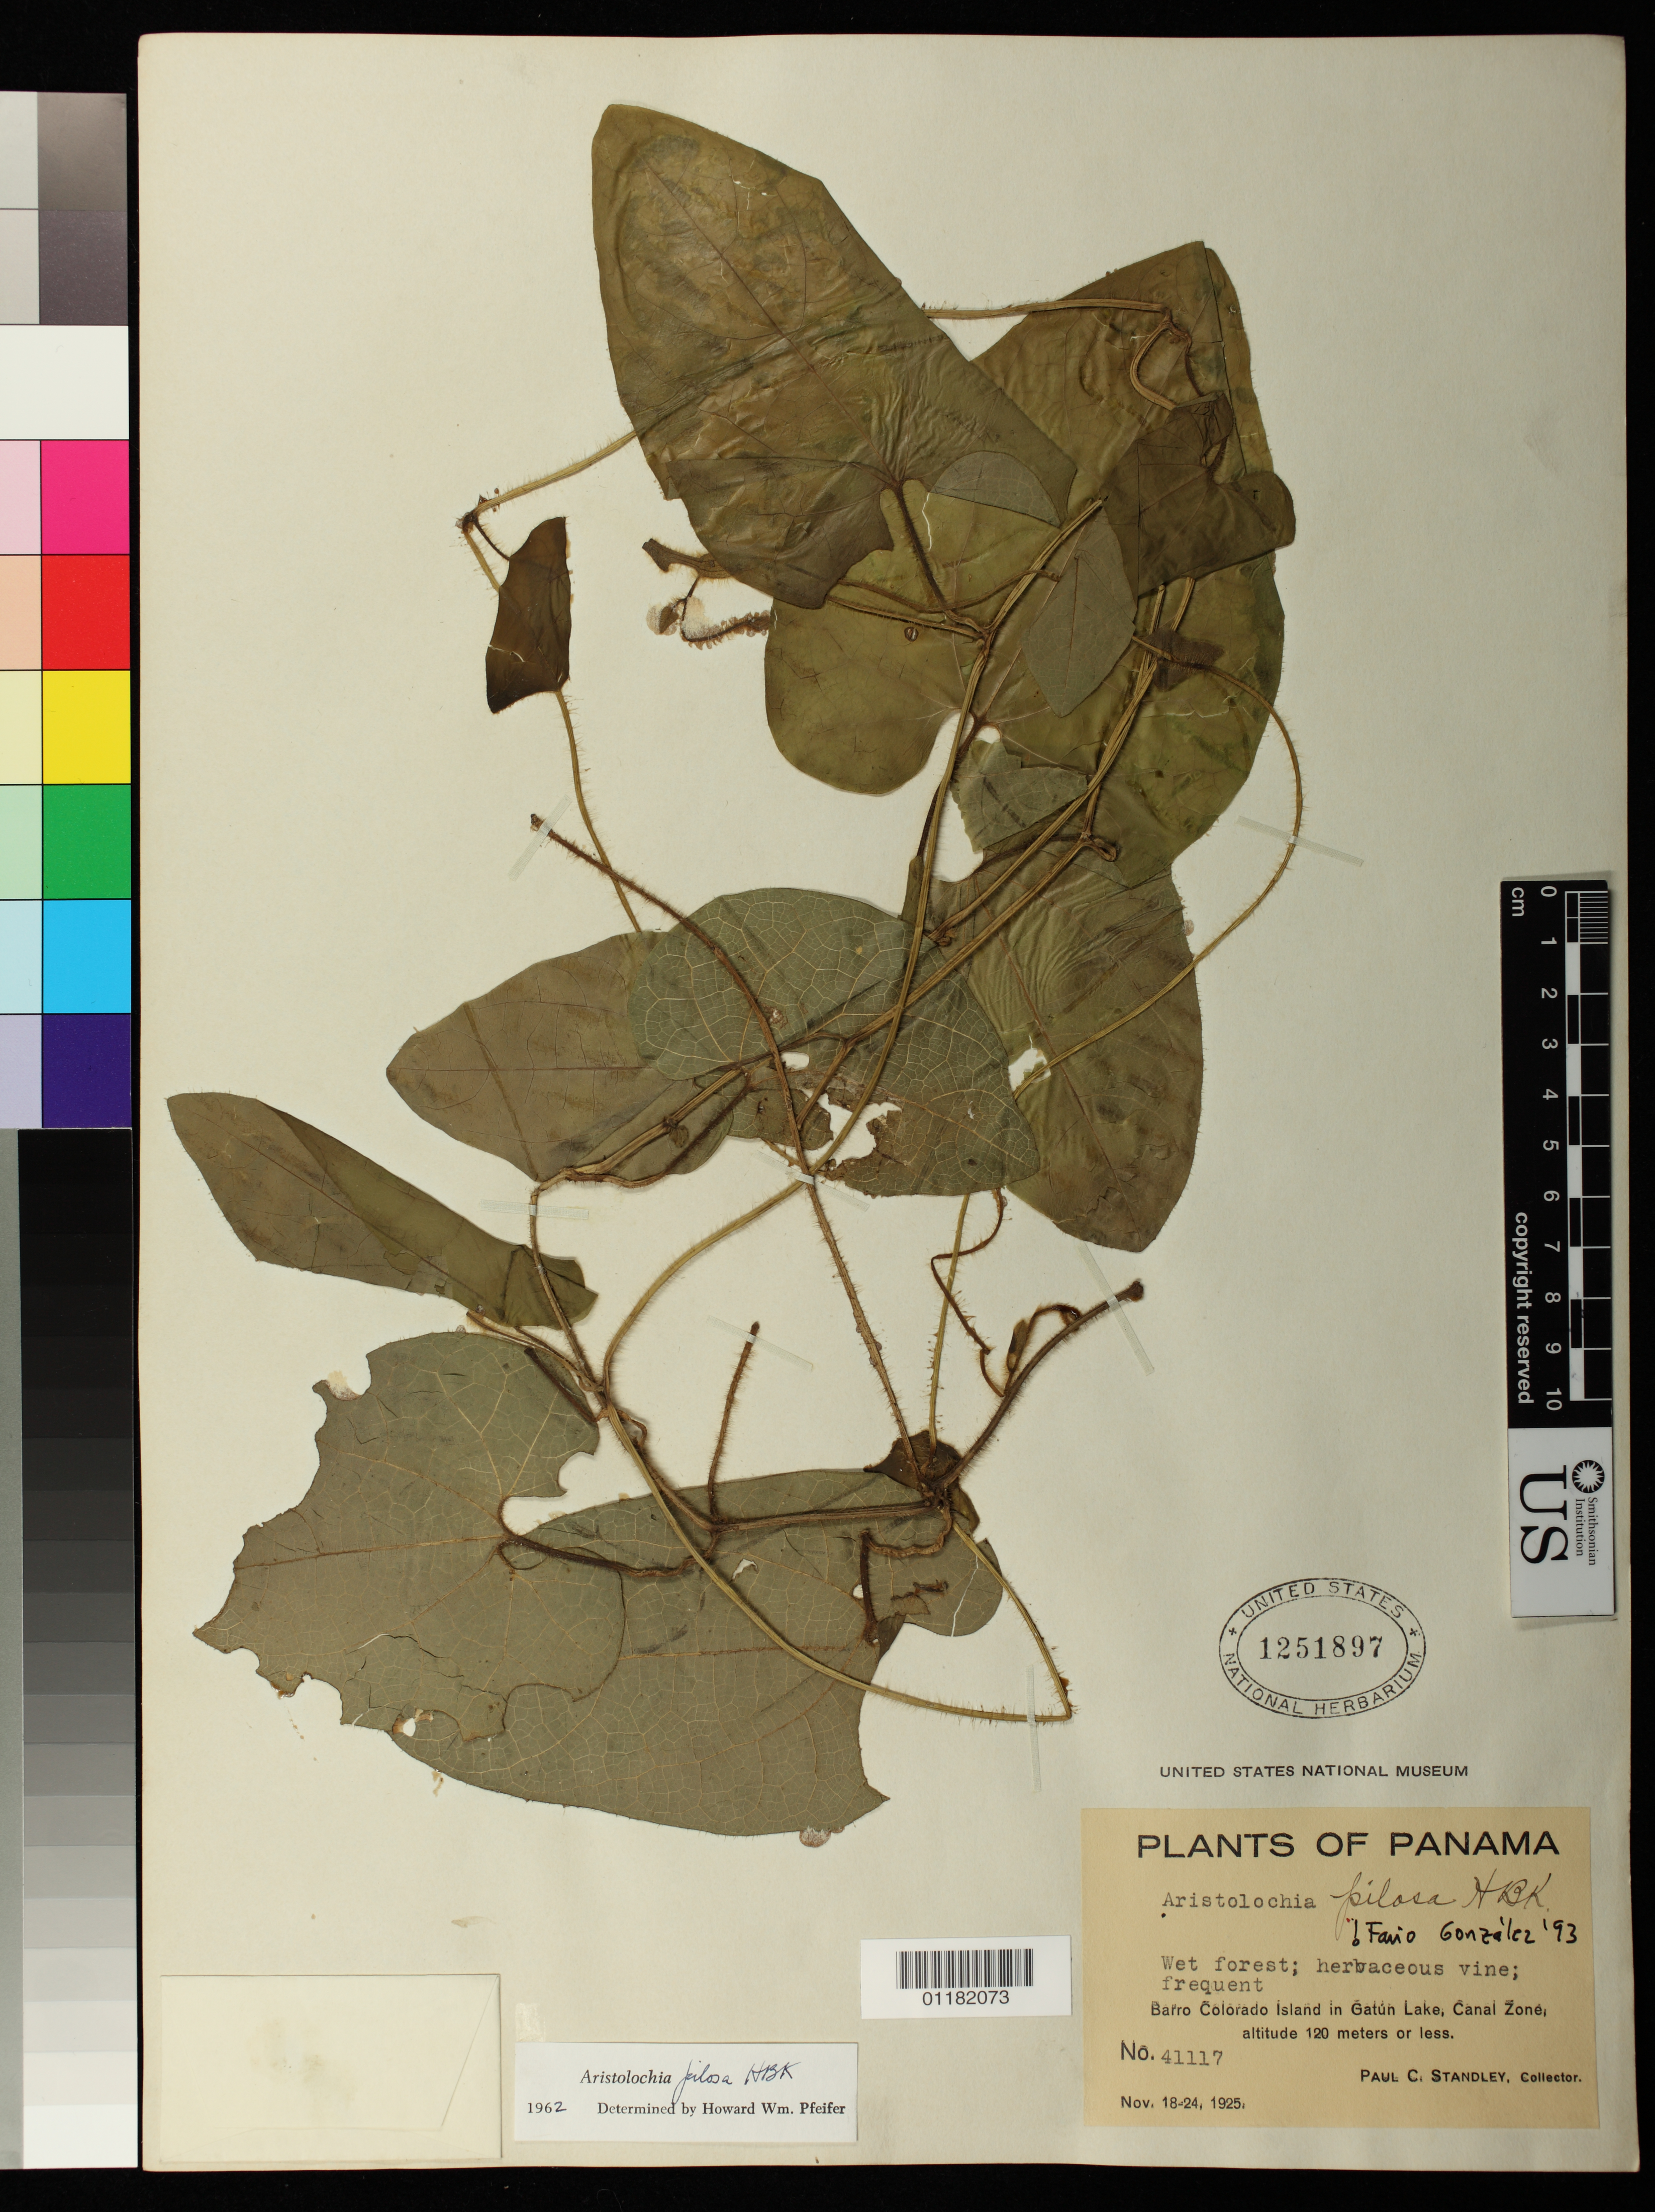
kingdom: Plantae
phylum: Tracheophyta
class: Magnoliopsida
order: Piperales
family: Aristolochiaceae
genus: Aristolochia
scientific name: Aristolochia pilosa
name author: Kunth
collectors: P. C. Standley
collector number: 41117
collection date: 1925-11-18/1925-11-24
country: Panama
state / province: Panamá Oeste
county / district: Canal Zone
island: Barro Colorado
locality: Barro Colorado Island, Canal Zone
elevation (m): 0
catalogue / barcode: US 1251897